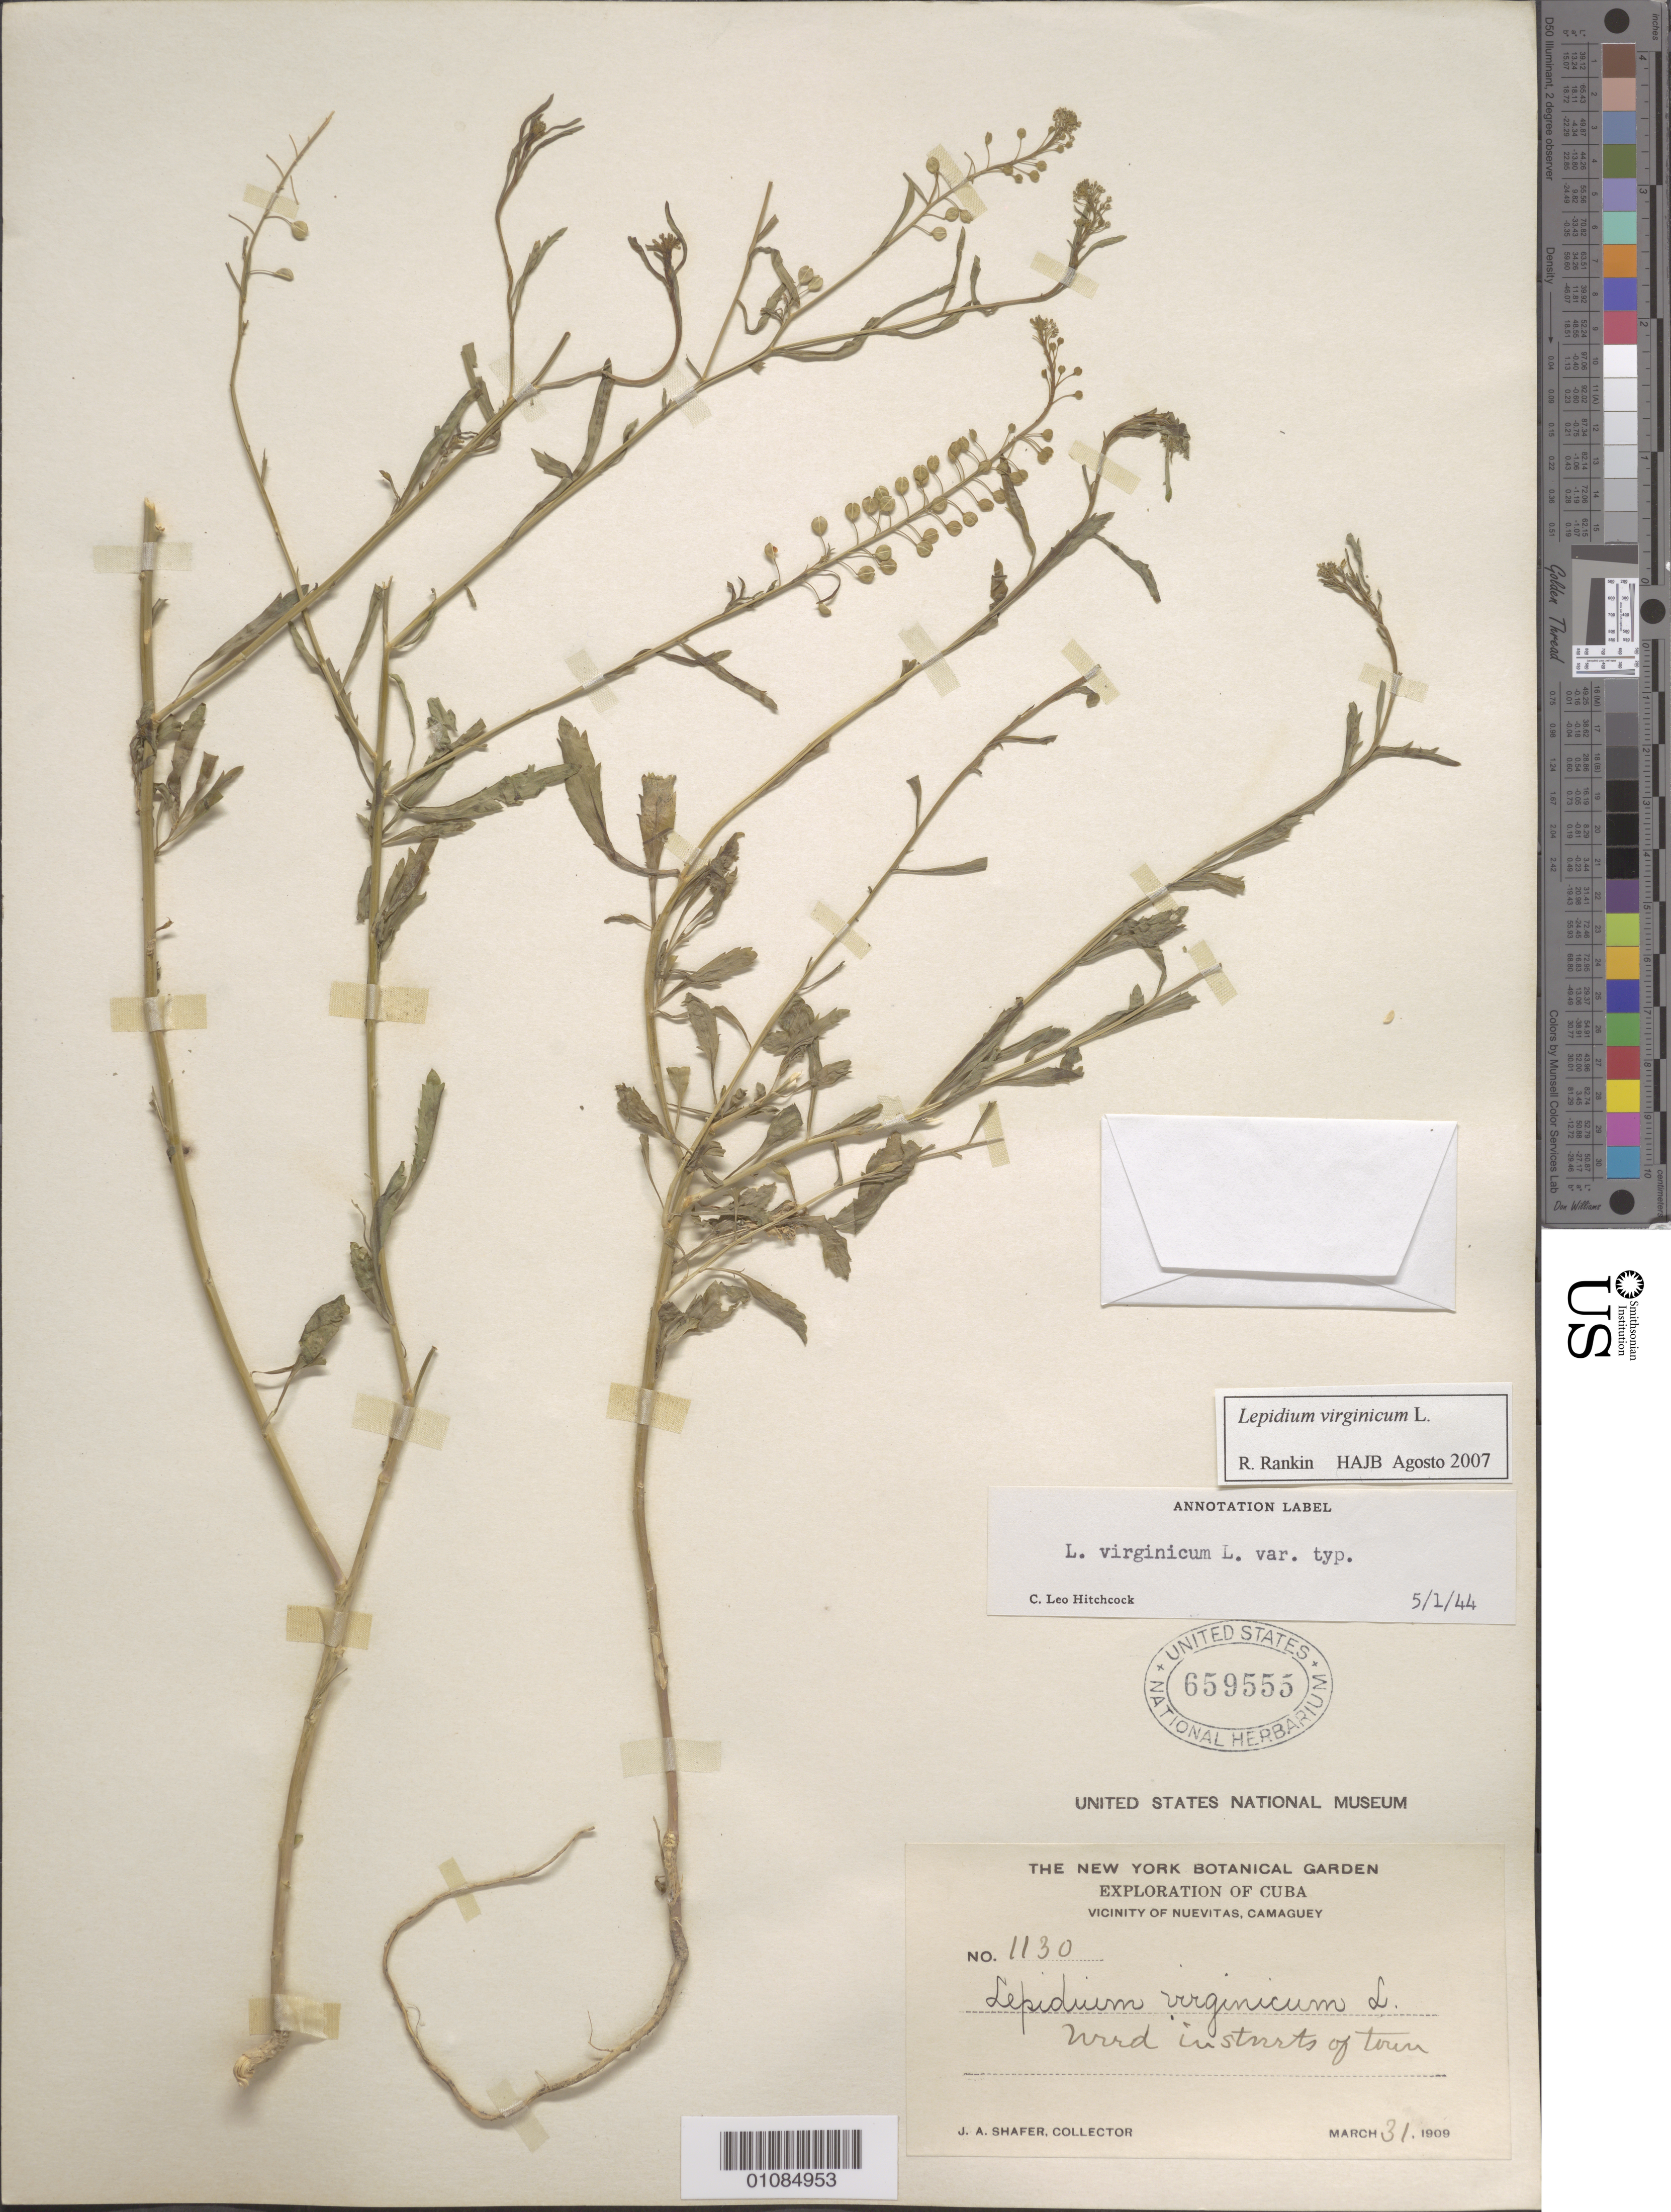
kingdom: Plantae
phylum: Tracheophyta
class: Magnoliopsida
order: Brassicales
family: Brassicaceae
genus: Lepidium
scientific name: Lepidium virginicum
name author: L.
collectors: J. A. Shafer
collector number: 1130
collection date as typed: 31 Mar 1909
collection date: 1909-03-31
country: Cuba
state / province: Camagüey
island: Cuba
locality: Vicinity of Nuevitas, Camaguey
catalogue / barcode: US 659555